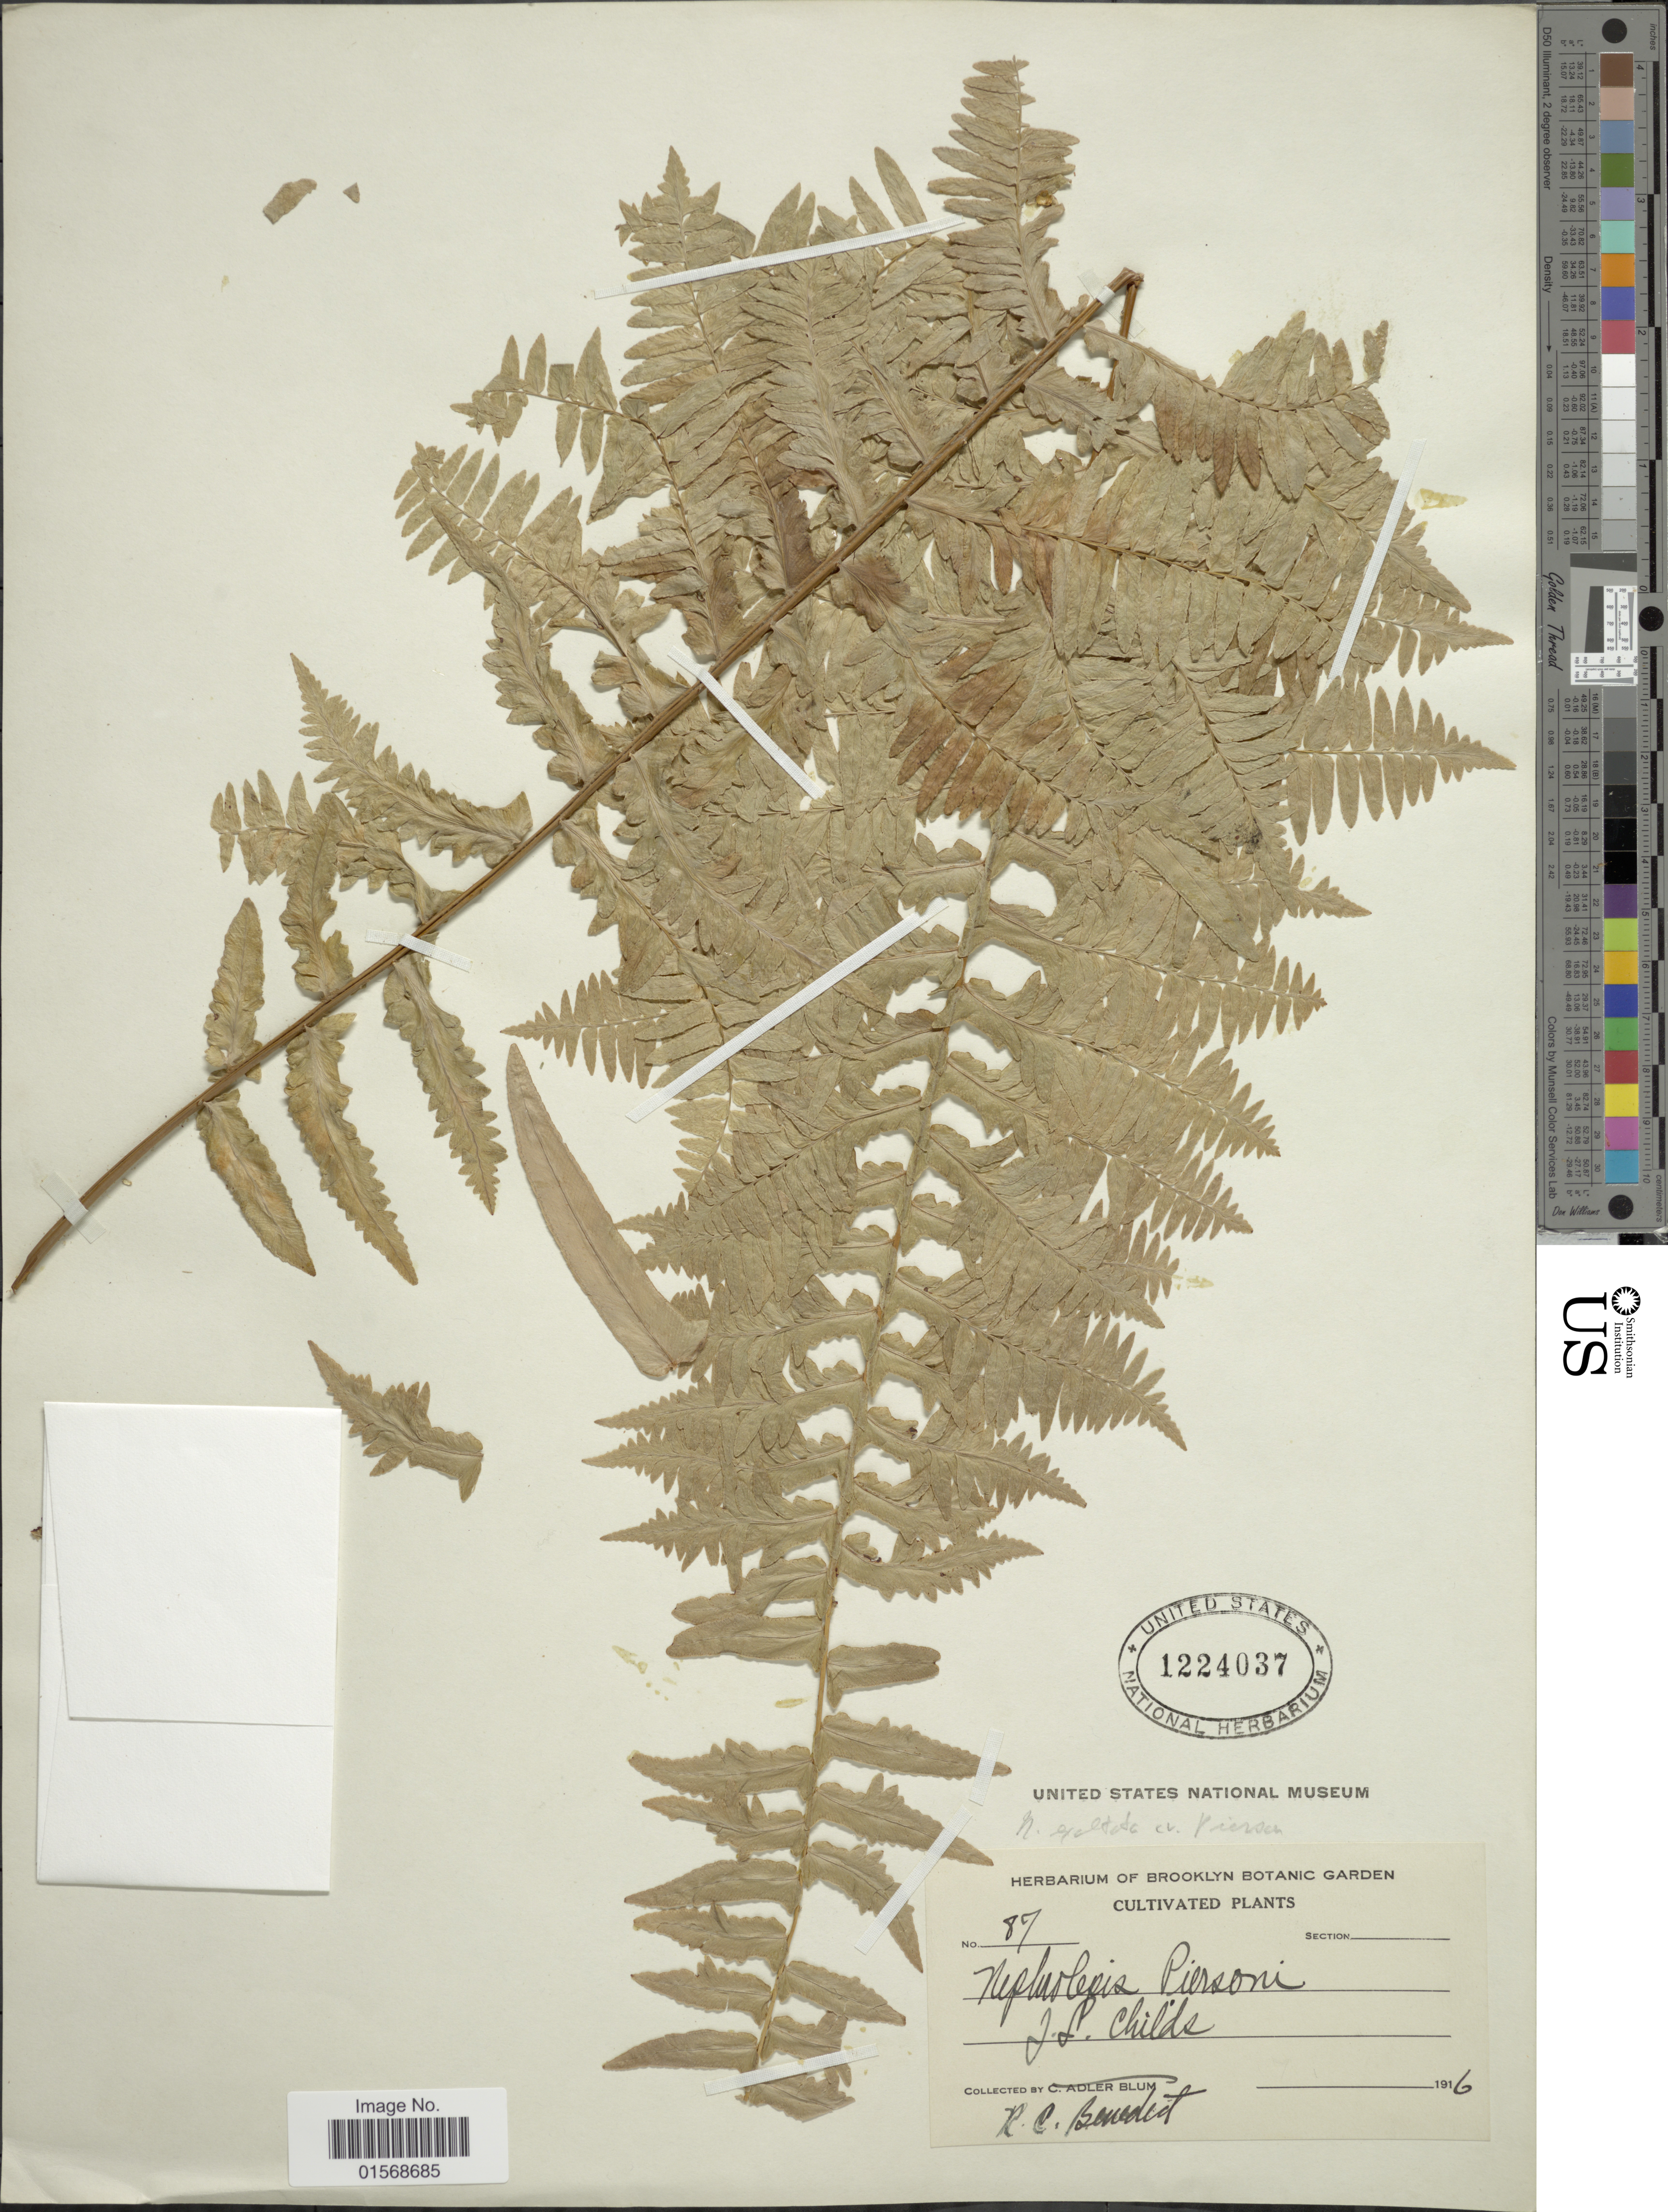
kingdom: Plantae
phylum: Tracheophyta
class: Polypodiopsida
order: Polypodiales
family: Nephrolepidaceae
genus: Nephrolepis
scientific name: Nephrolepis 'Pierson'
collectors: R. C. Benedict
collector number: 87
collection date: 1916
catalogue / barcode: US 1224037